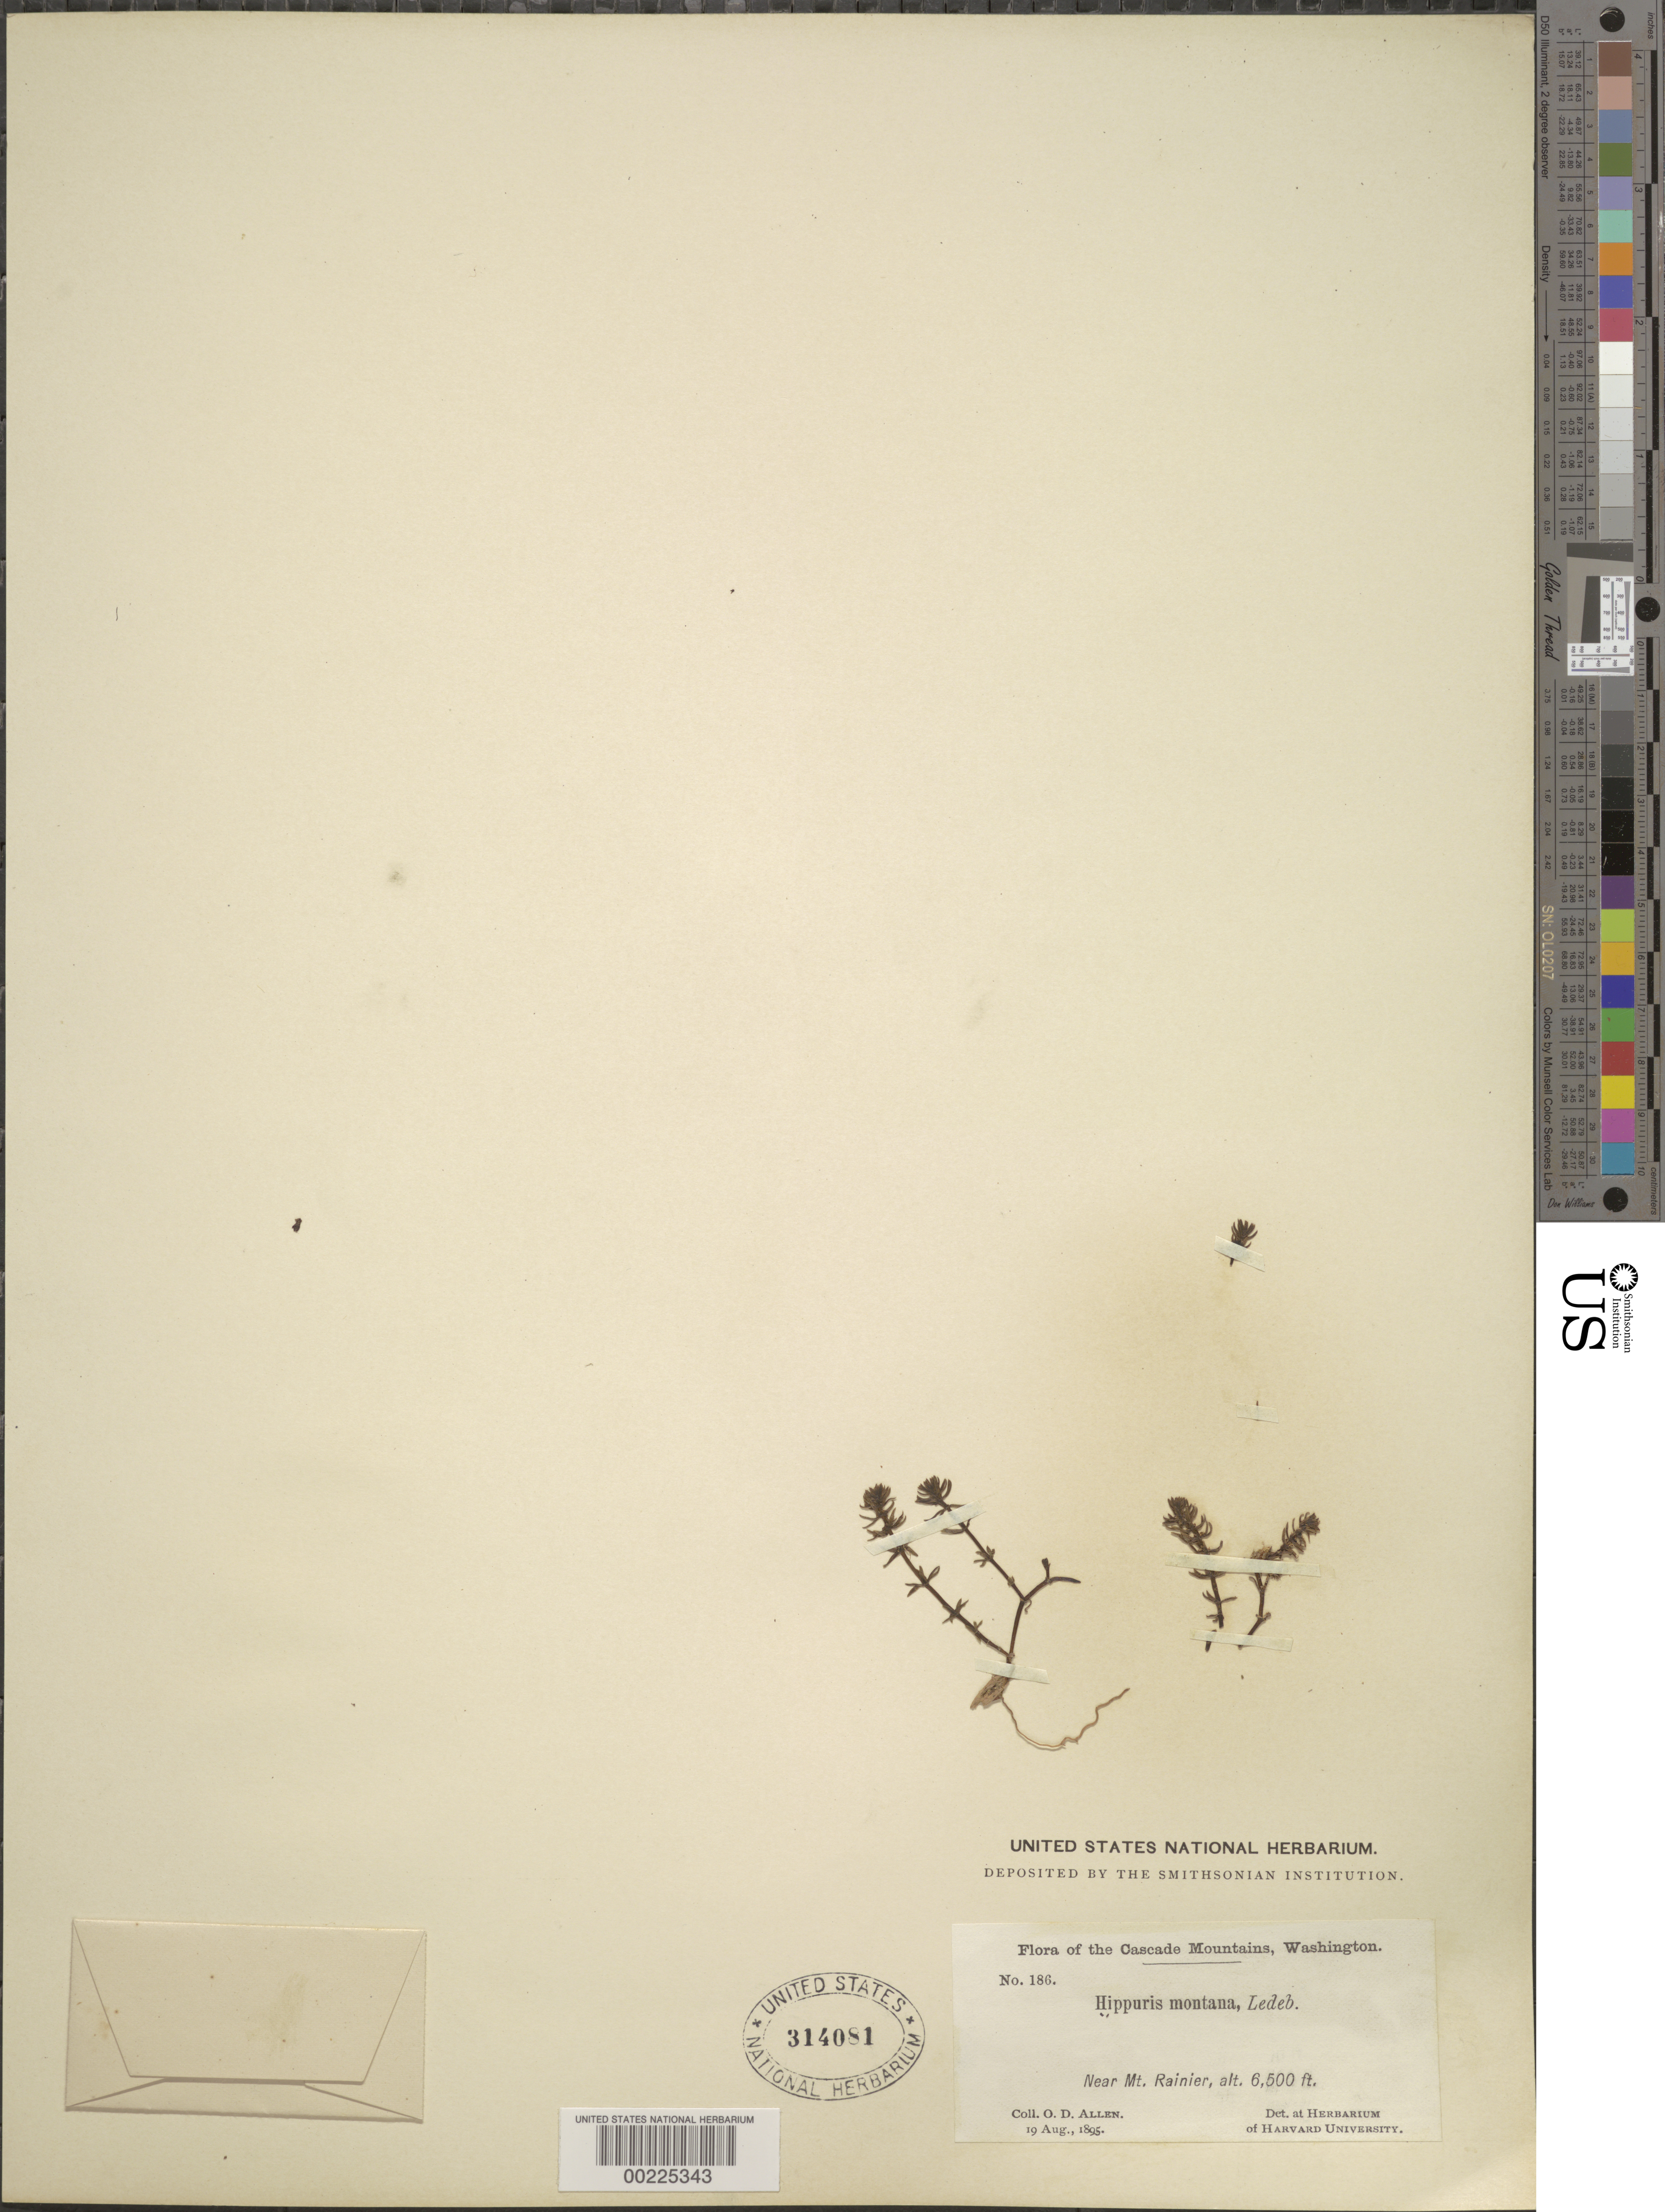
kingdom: Plantae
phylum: Tracheophyta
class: Magnoliopsida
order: Lamiales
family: Plantaginaceae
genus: Hippuris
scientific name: Hippuris montana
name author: Ledeb. ex Rchb.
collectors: O. D. Allen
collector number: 186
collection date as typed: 19 Aug 1895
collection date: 1895-08-19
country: United States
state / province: Washington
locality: Near mt. rainier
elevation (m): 1981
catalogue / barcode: US 314081